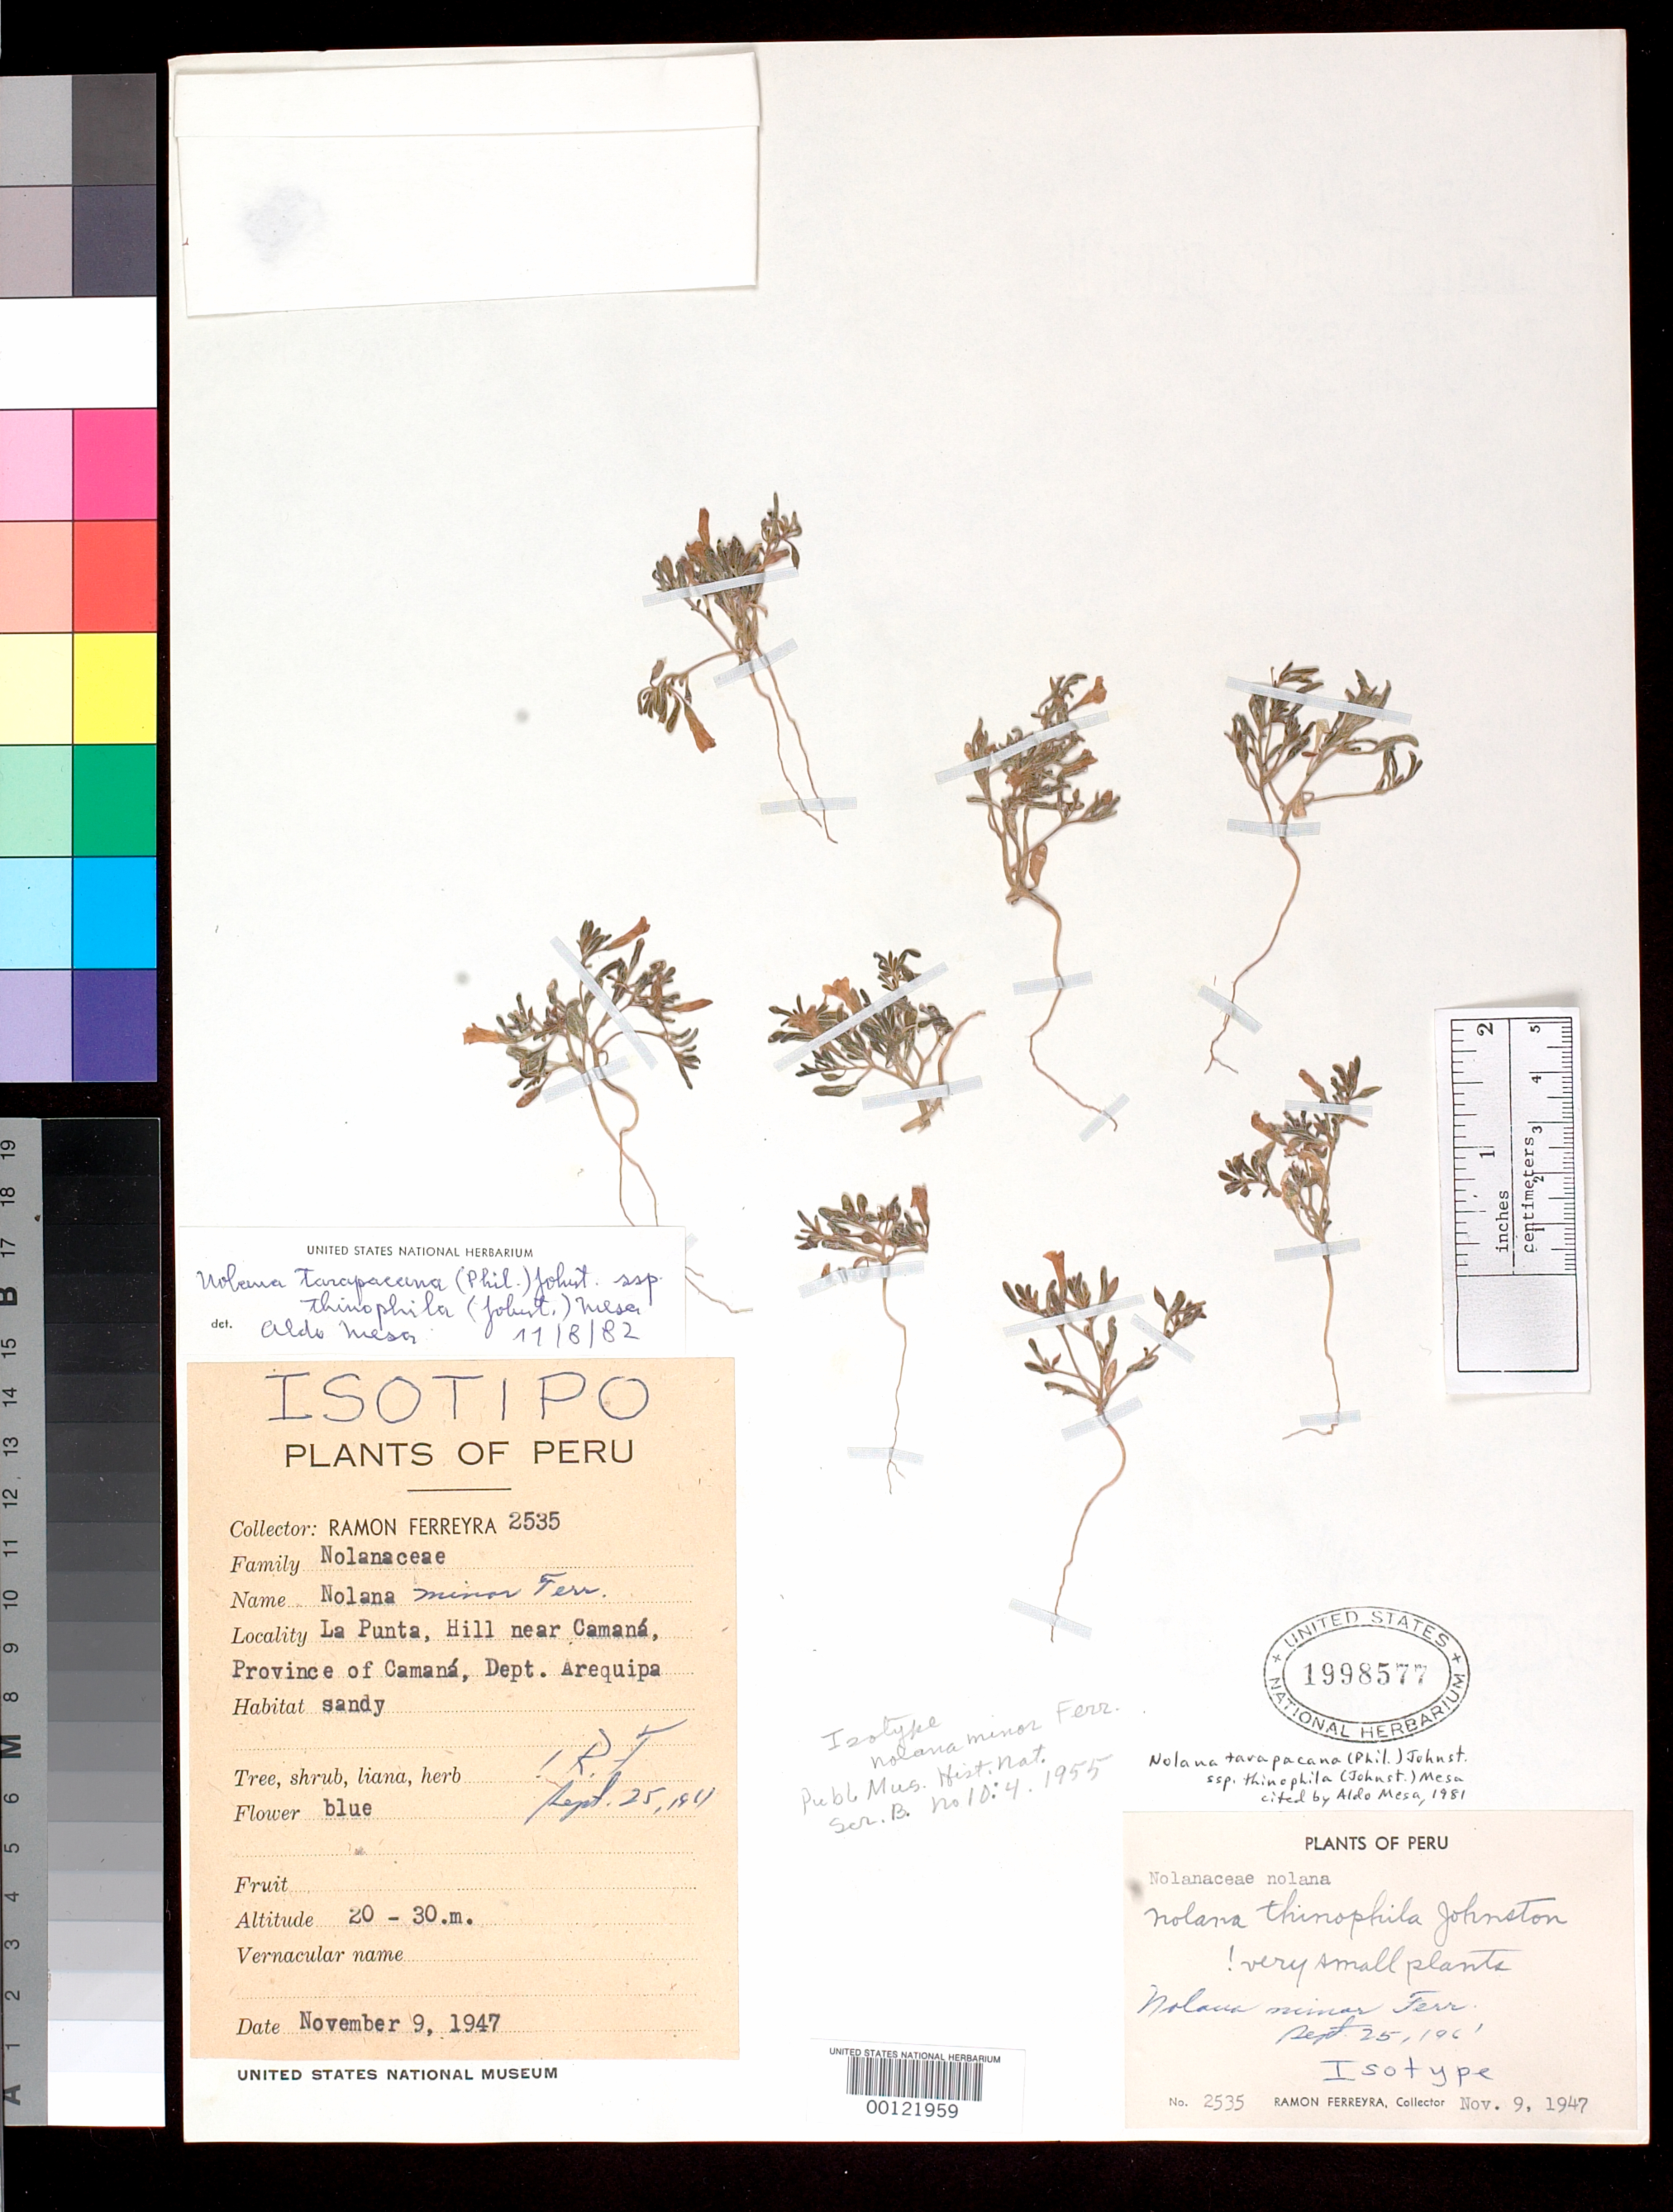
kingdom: Plantae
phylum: Tracheophyta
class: Magnoliopsida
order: Solanales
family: Solanaceae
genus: Nolana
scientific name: Nolana minor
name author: Ferreyra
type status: Isotype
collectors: R. A. Ferreyra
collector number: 2535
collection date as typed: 09 Nov 1947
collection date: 1947-11-09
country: Peru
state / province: Arequipa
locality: La Punta, near Camaná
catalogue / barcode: US 1998577